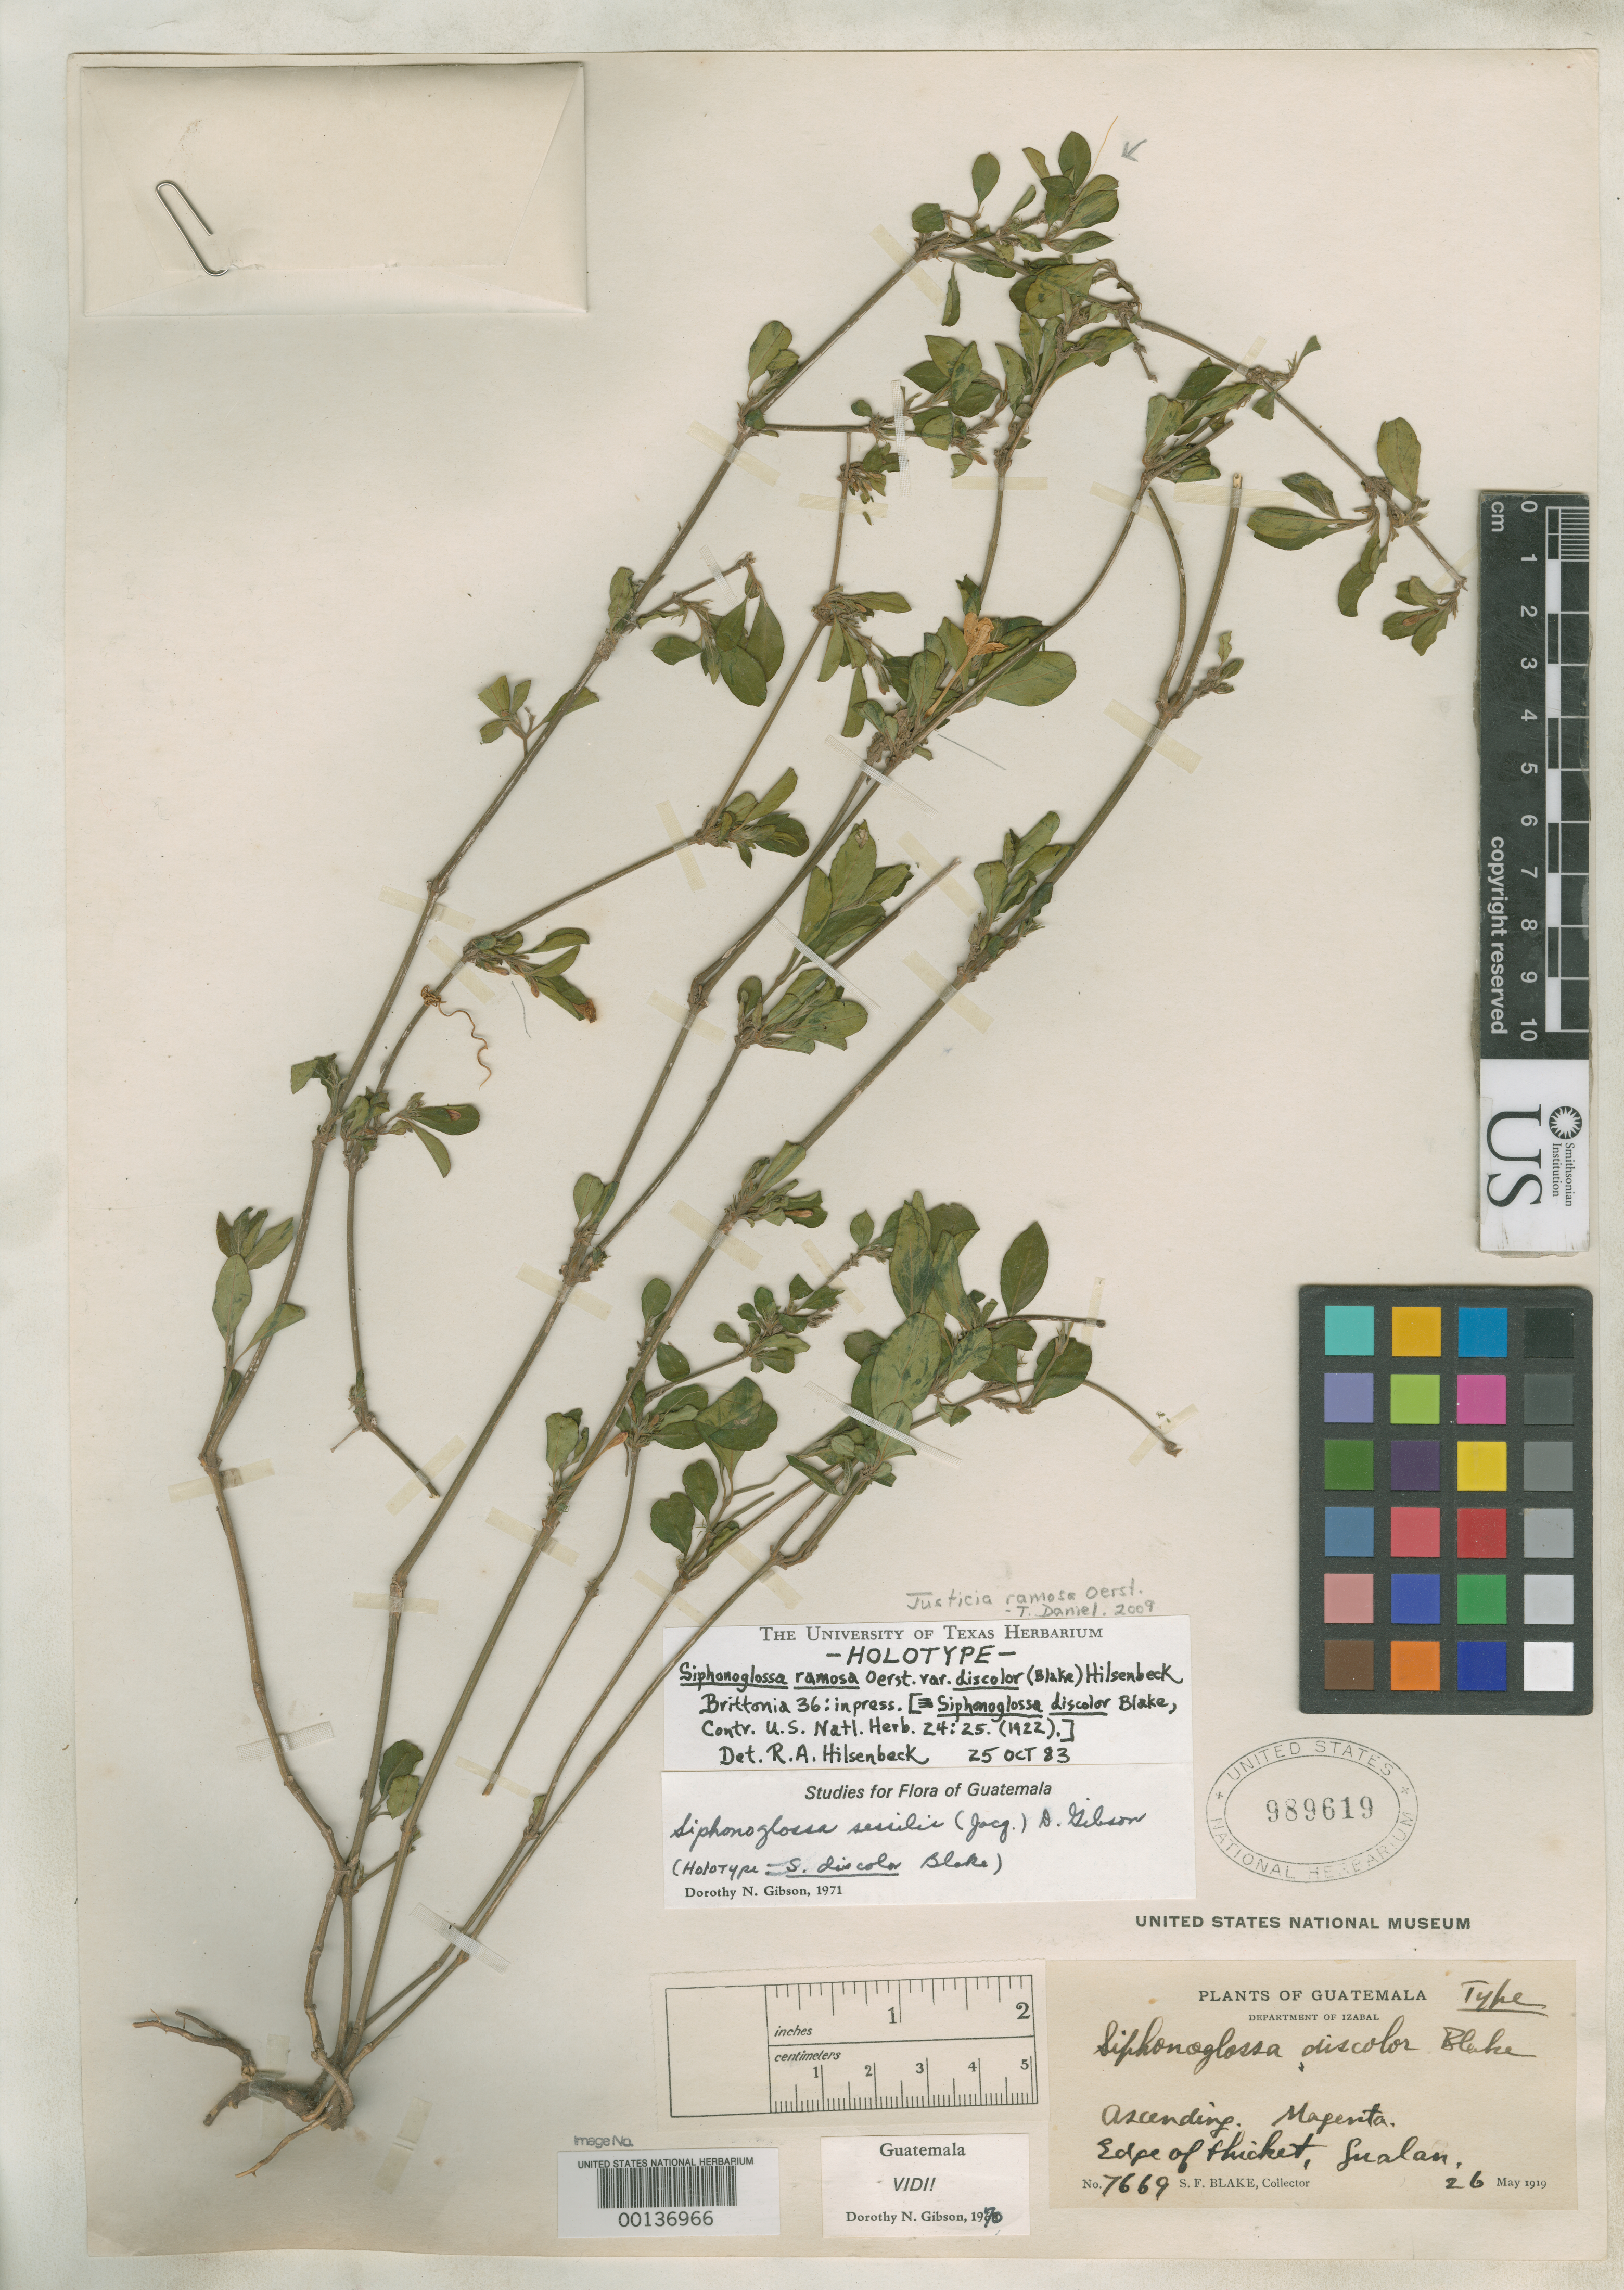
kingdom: Plantae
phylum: Tracheophyta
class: Magnoliopsida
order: Lamiales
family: Acanthaceae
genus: Siphonoglossa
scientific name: Siphonoglossa discolor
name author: S.F. Blake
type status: Holotype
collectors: S. Blake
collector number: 7669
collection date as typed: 26 May 1919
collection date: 1919-05-26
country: Guatemala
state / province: Zacapa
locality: Gualan.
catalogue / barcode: US 989619